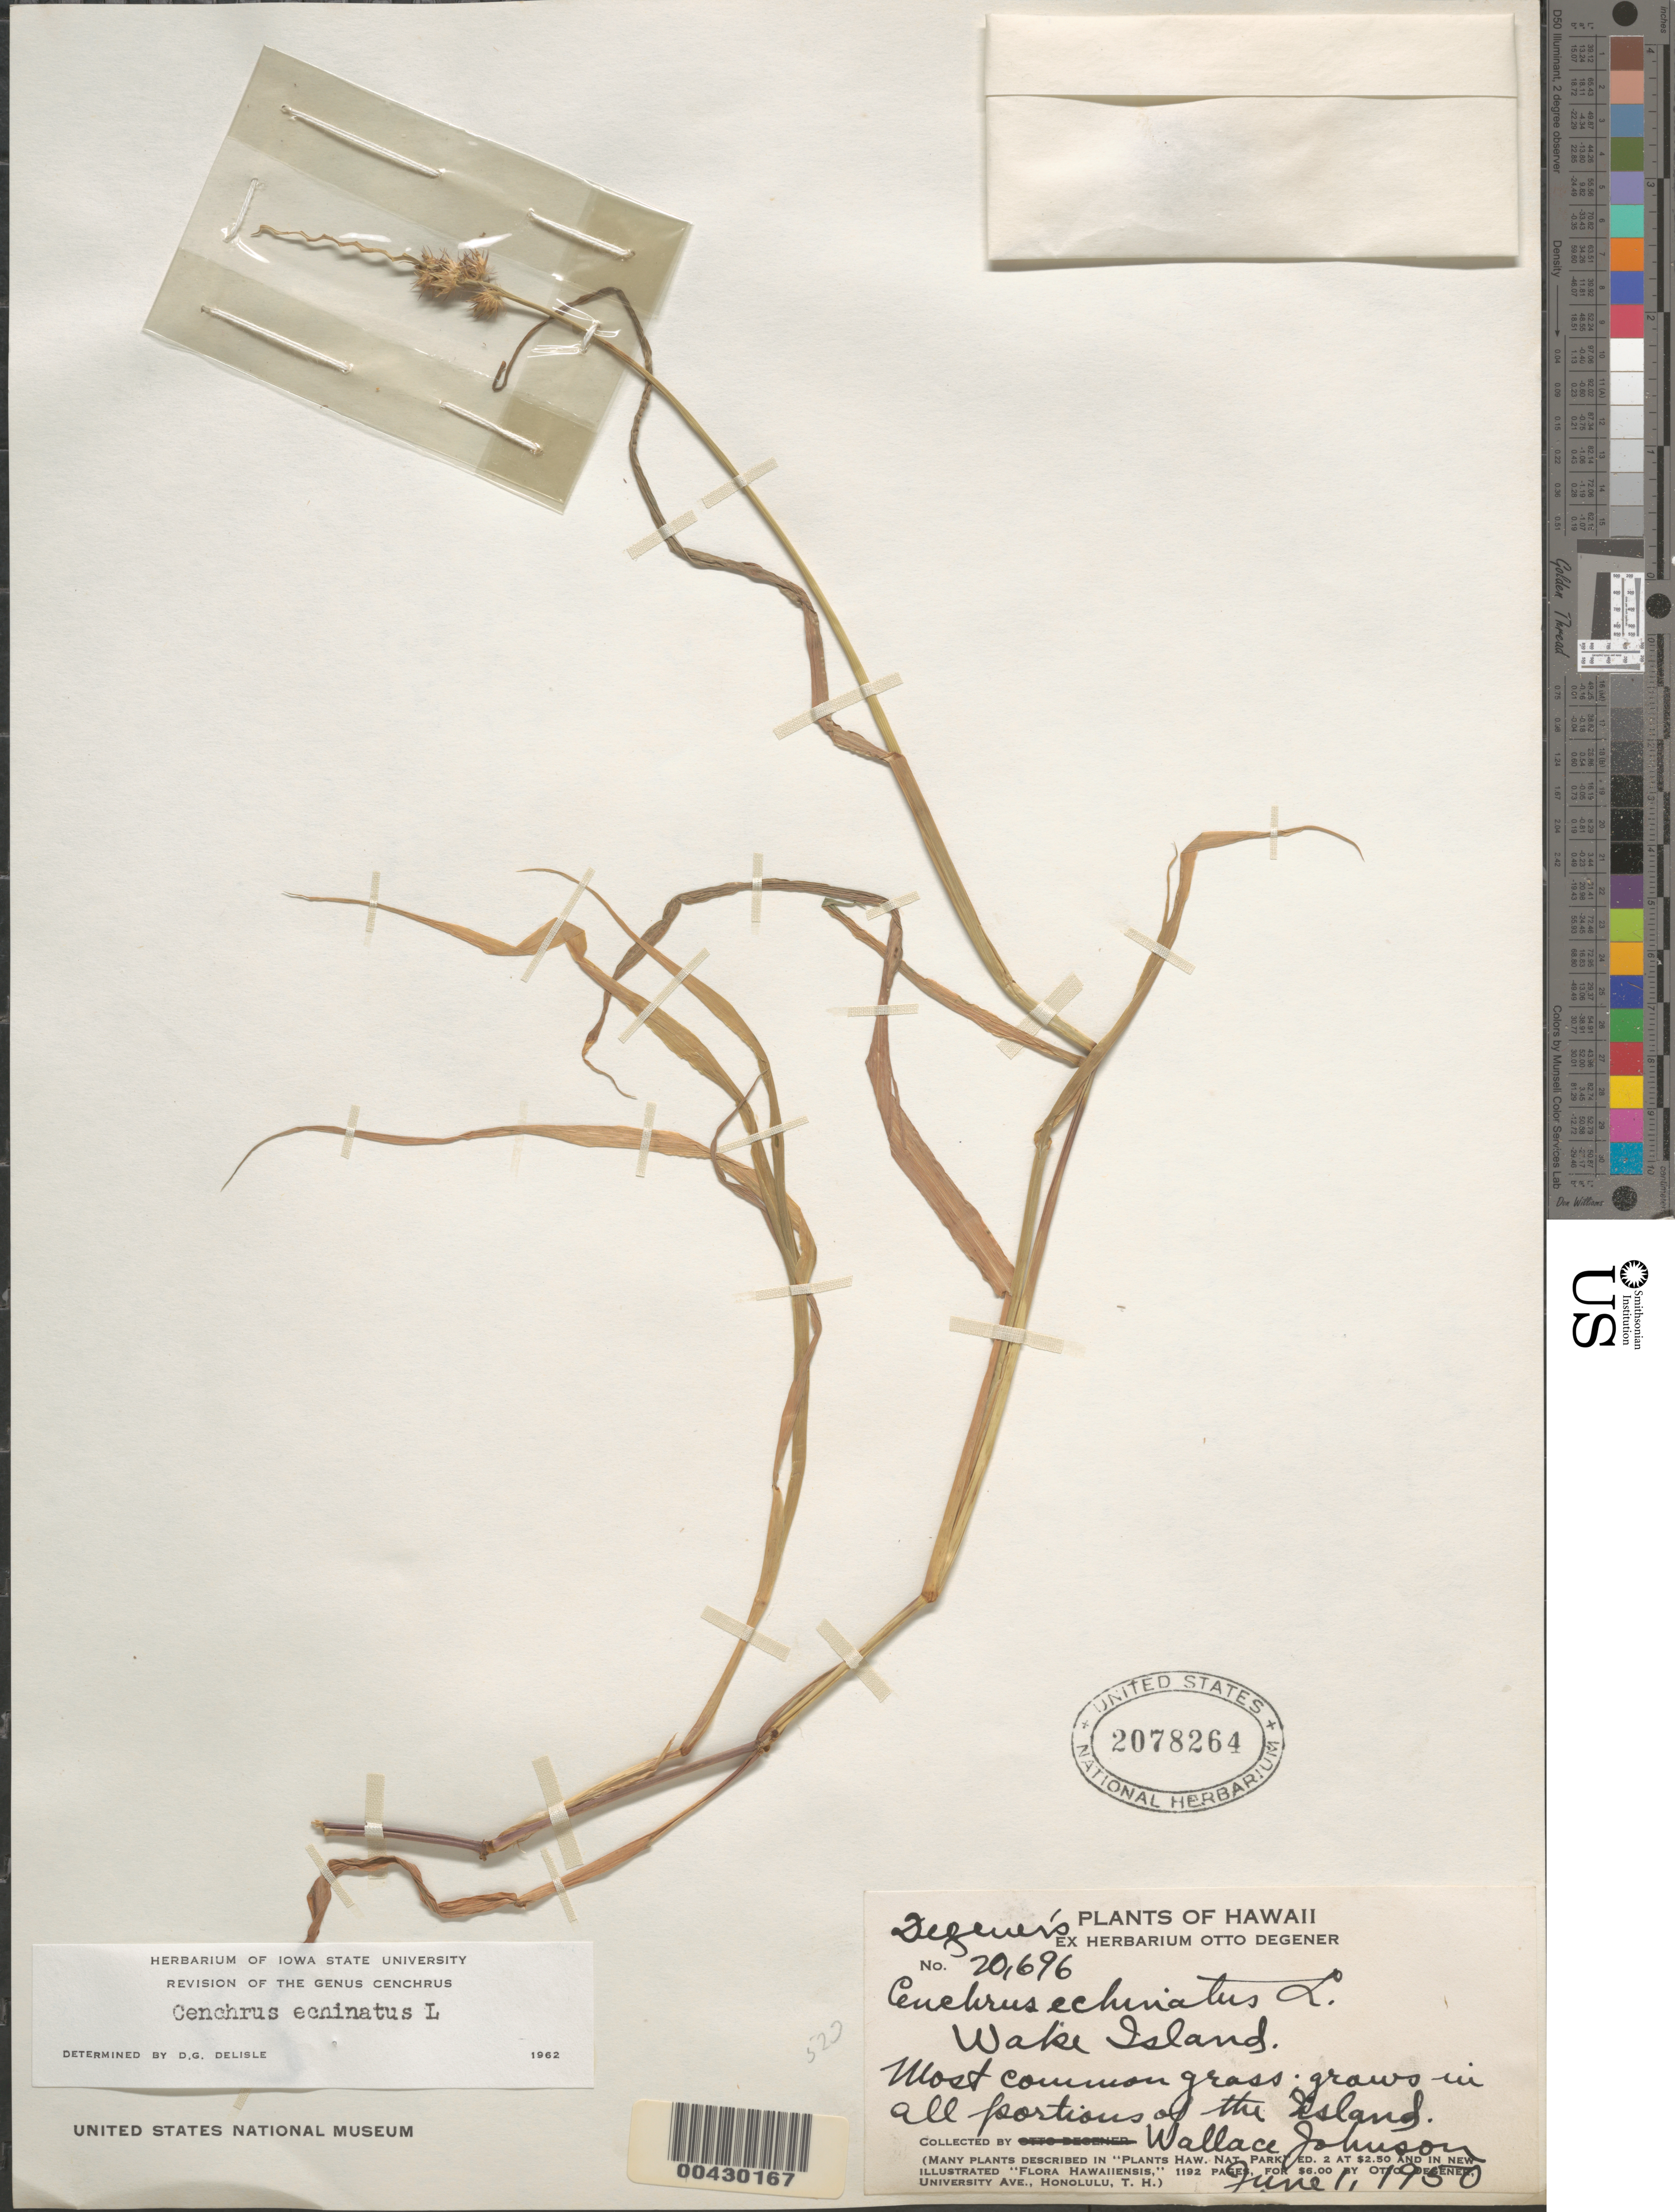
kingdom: Plantae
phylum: Tracheophyta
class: Liliopsida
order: Poales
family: Poaceae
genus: Cenchrus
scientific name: Cenchrus echinatus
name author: L.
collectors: W. Johnson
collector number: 20696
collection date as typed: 1 Jun 1950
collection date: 1950-06-01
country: U.S. Administered Pacific Islands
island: Wake Atoll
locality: Wake Islet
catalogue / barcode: US 2078264